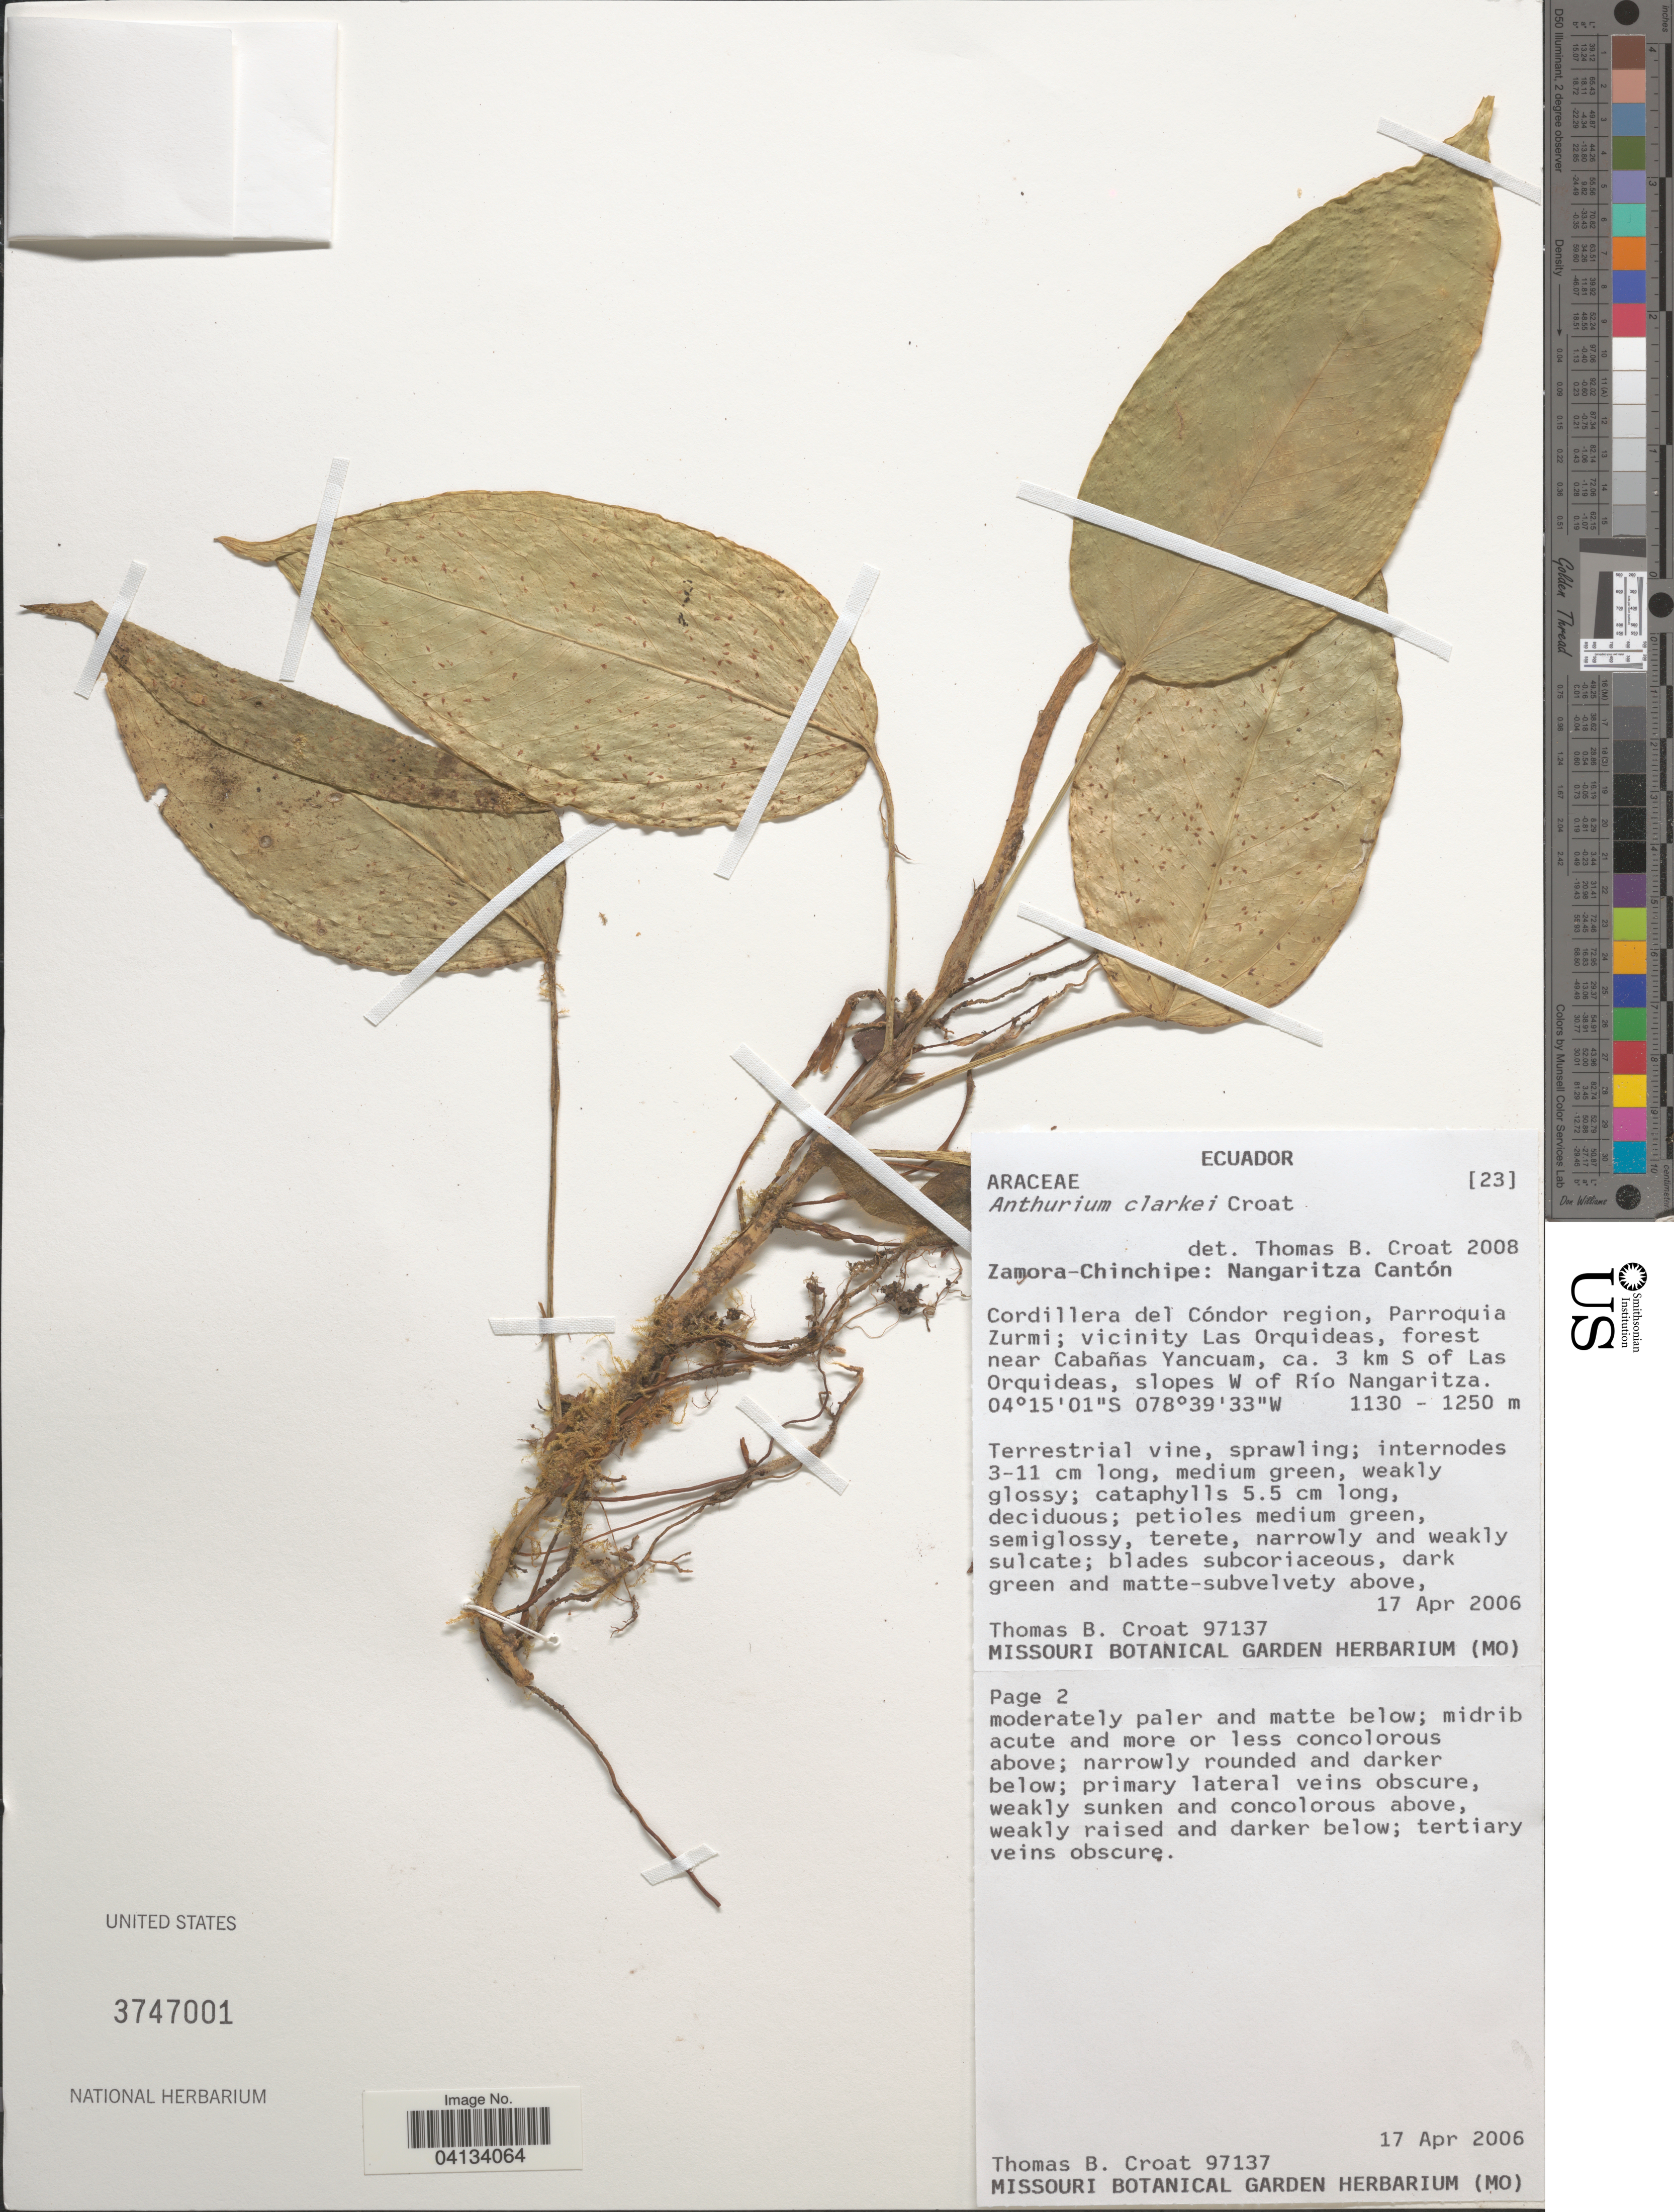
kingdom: Plantae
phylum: Tracheophyta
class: Liliopsida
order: Alismatales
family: Araceae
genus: Anthurium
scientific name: Anthurium clarkei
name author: Croat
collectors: T. B. Croat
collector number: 97137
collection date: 2006-04-17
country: Ecuador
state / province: Zamora-Chinchipe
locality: Cordillera del Cóndor reegion, Parroquia Zurmi; vicinity Las Orquideas, forest near Cabañas Yancuam, ca. 3 km S of Las Orquideas, slopes W of Río Nangaritza.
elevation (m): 1130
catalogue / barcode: US 3747001